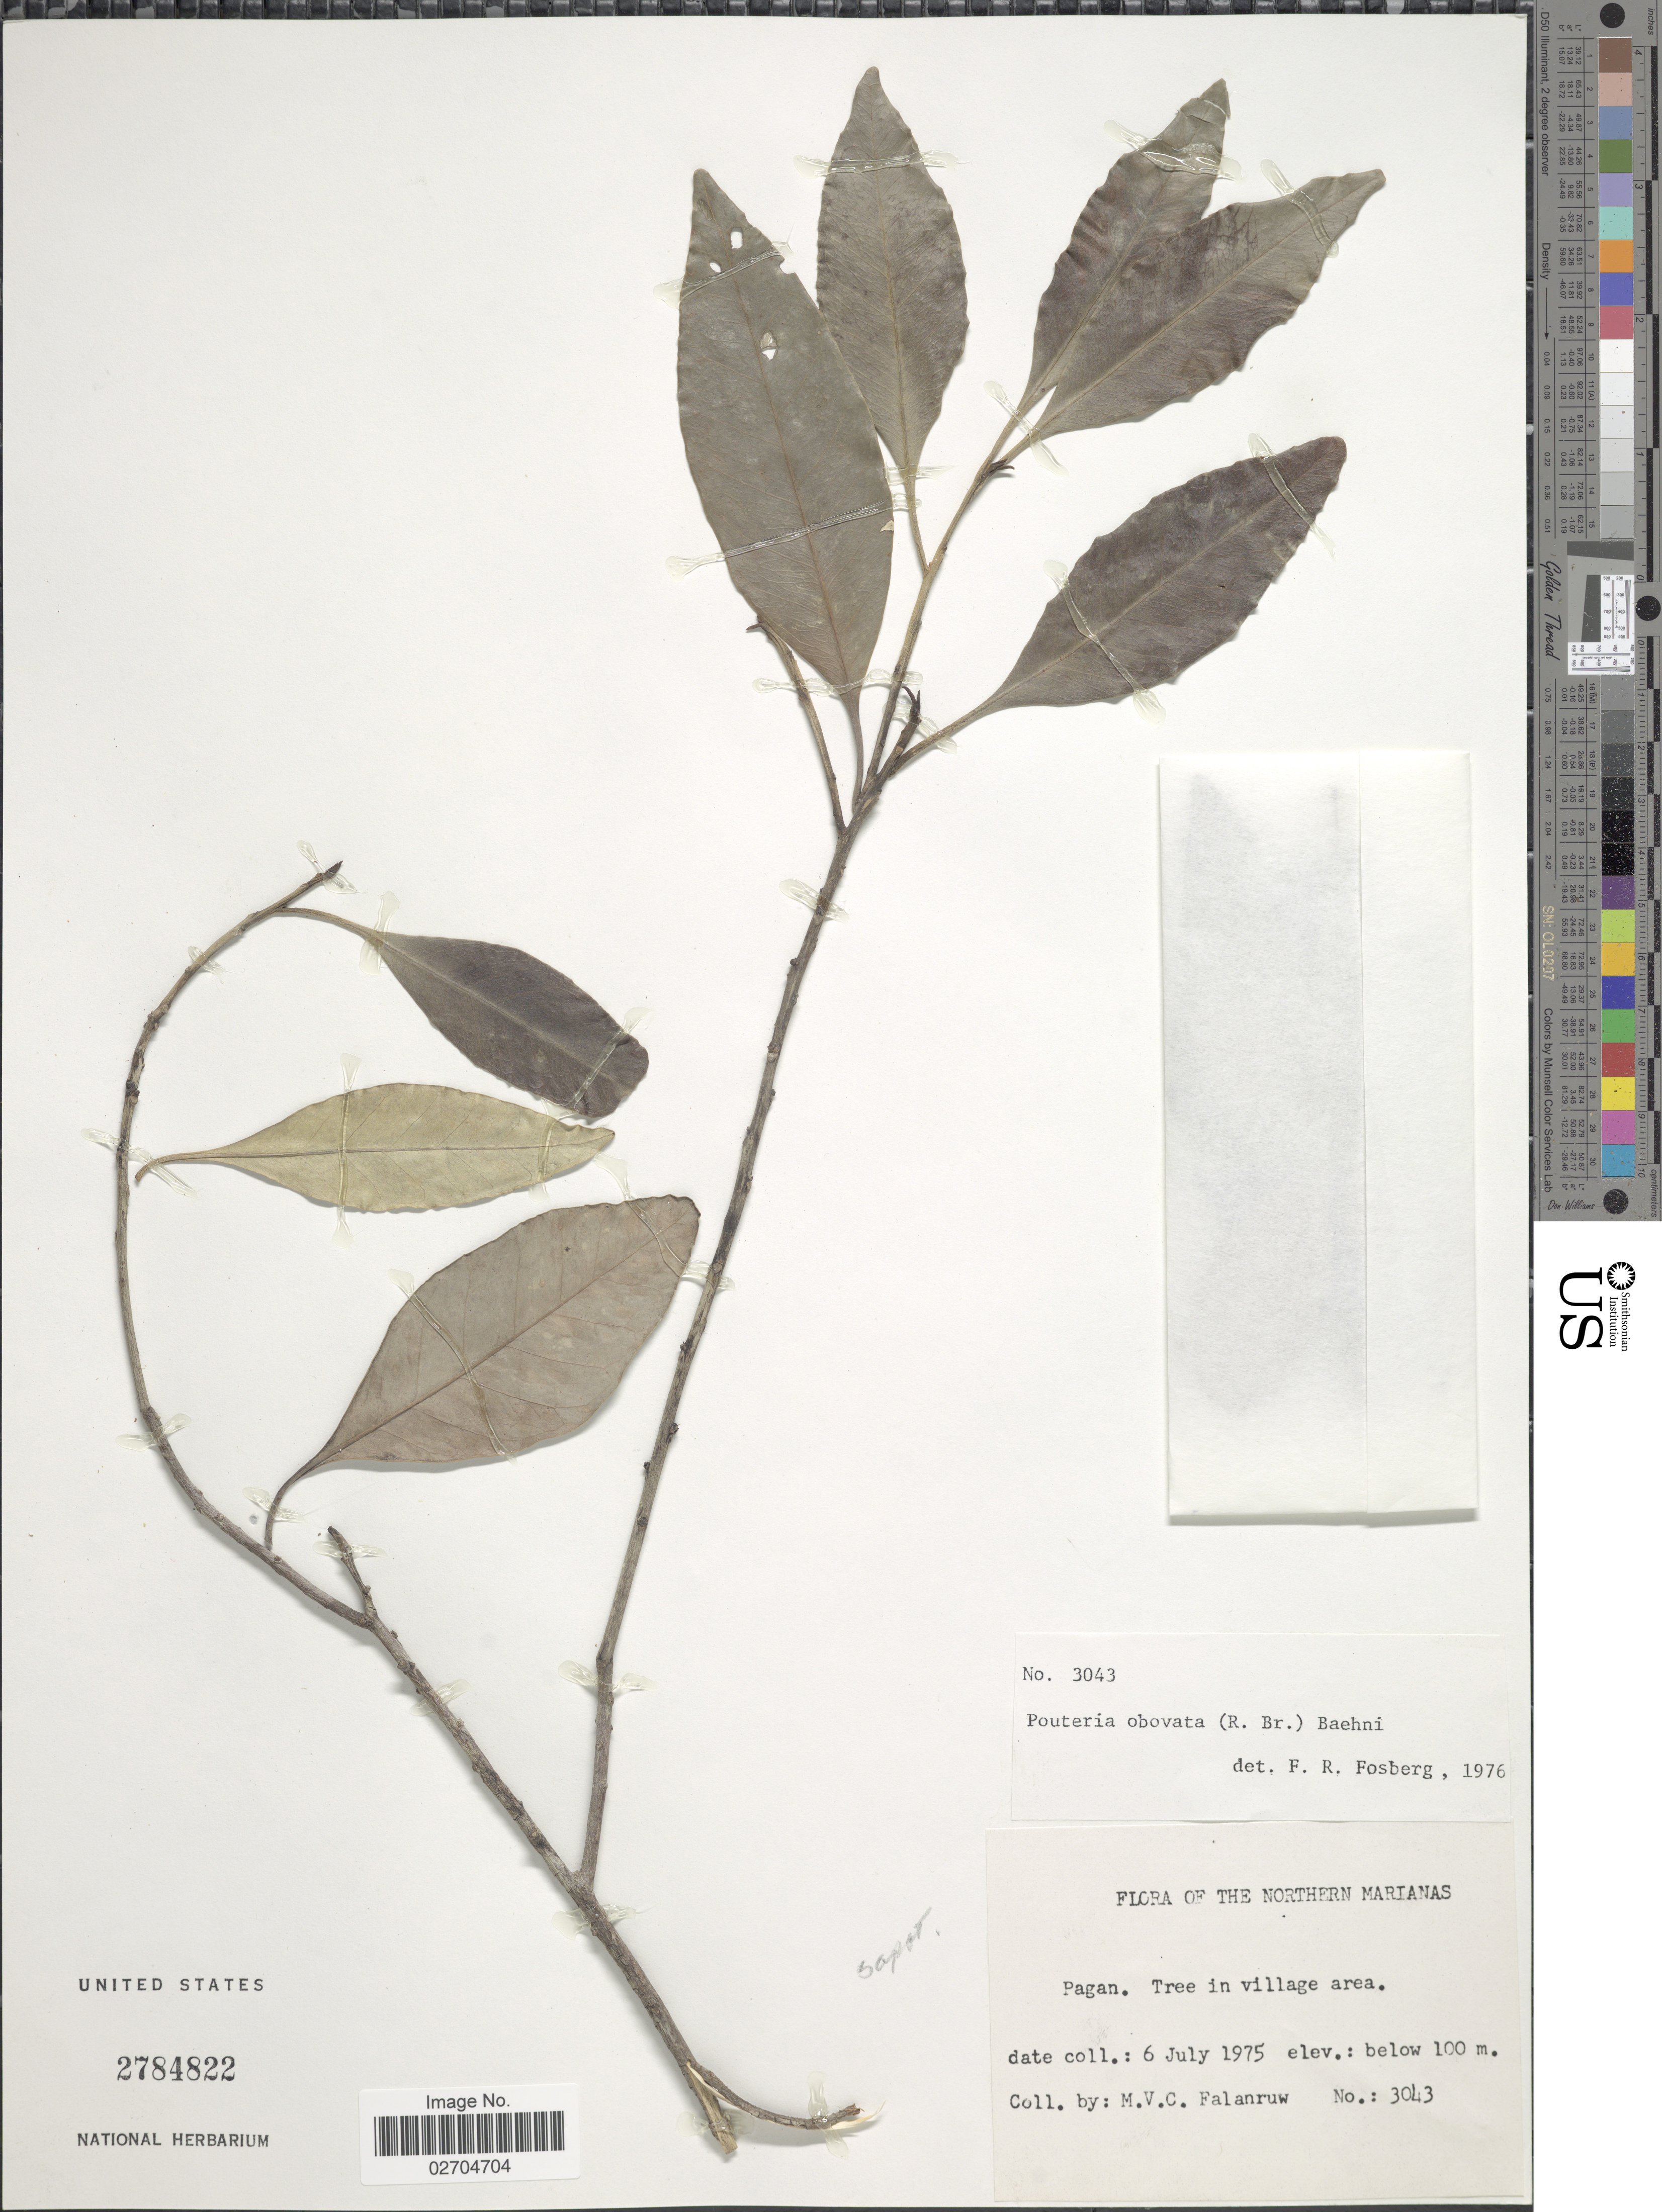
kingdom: Plantae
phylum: Tracheophyta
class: Magnoliopsida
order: Ericales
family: Sapotaceae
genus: Planchonella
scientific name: Planchonella obovata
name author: (R. Br.) Pierre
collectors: M. V. Falanruw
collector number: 3043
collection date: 1975-07-06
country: Northern Mariana Islands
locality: Pagan. Tree in village area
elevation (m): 100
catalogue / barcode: US 2784822